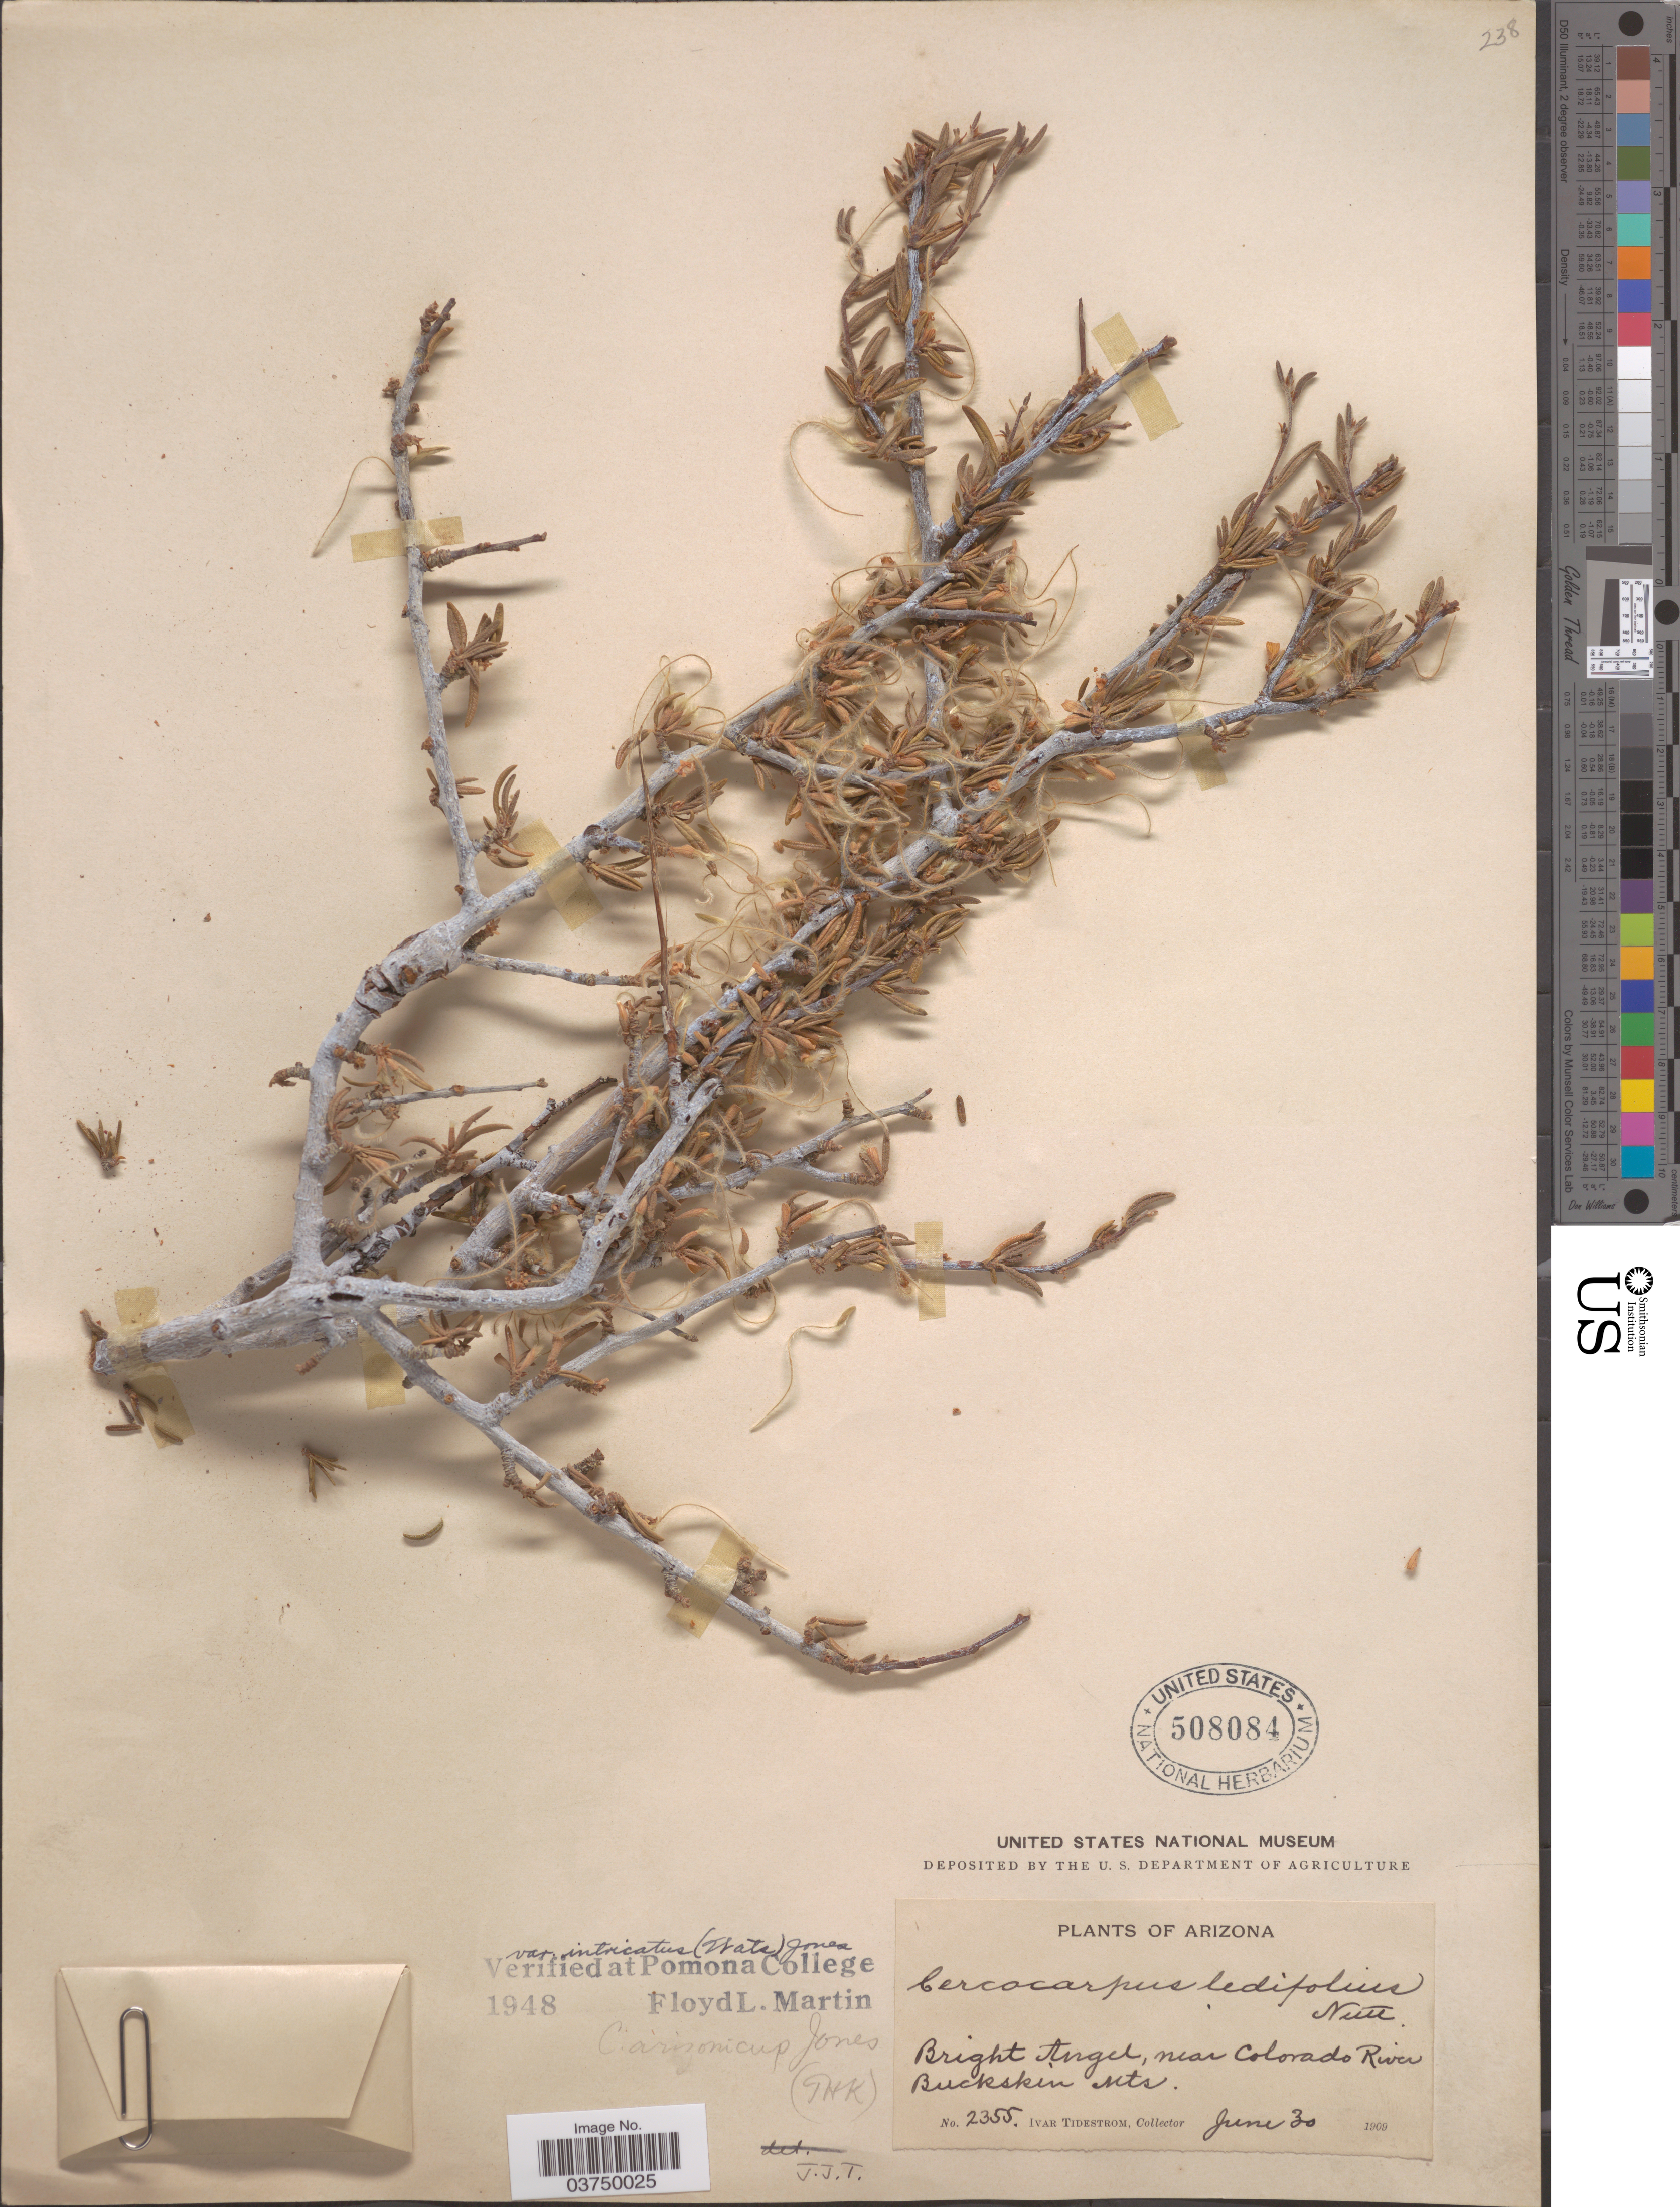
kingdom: Plantae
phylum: Tracheophyta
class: Magnoliopsida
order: Rosales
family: Rosaceae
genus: Cercocarpus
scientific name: Cercocarpus ledifolius var. intricatus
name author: Nutt.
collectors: I. F. Tidestrom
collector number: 2355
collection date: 1909-06-30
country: United States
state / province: Arizona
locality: Bright Angel, near Colorado River Buckskin Mts.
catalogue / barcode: US 508084